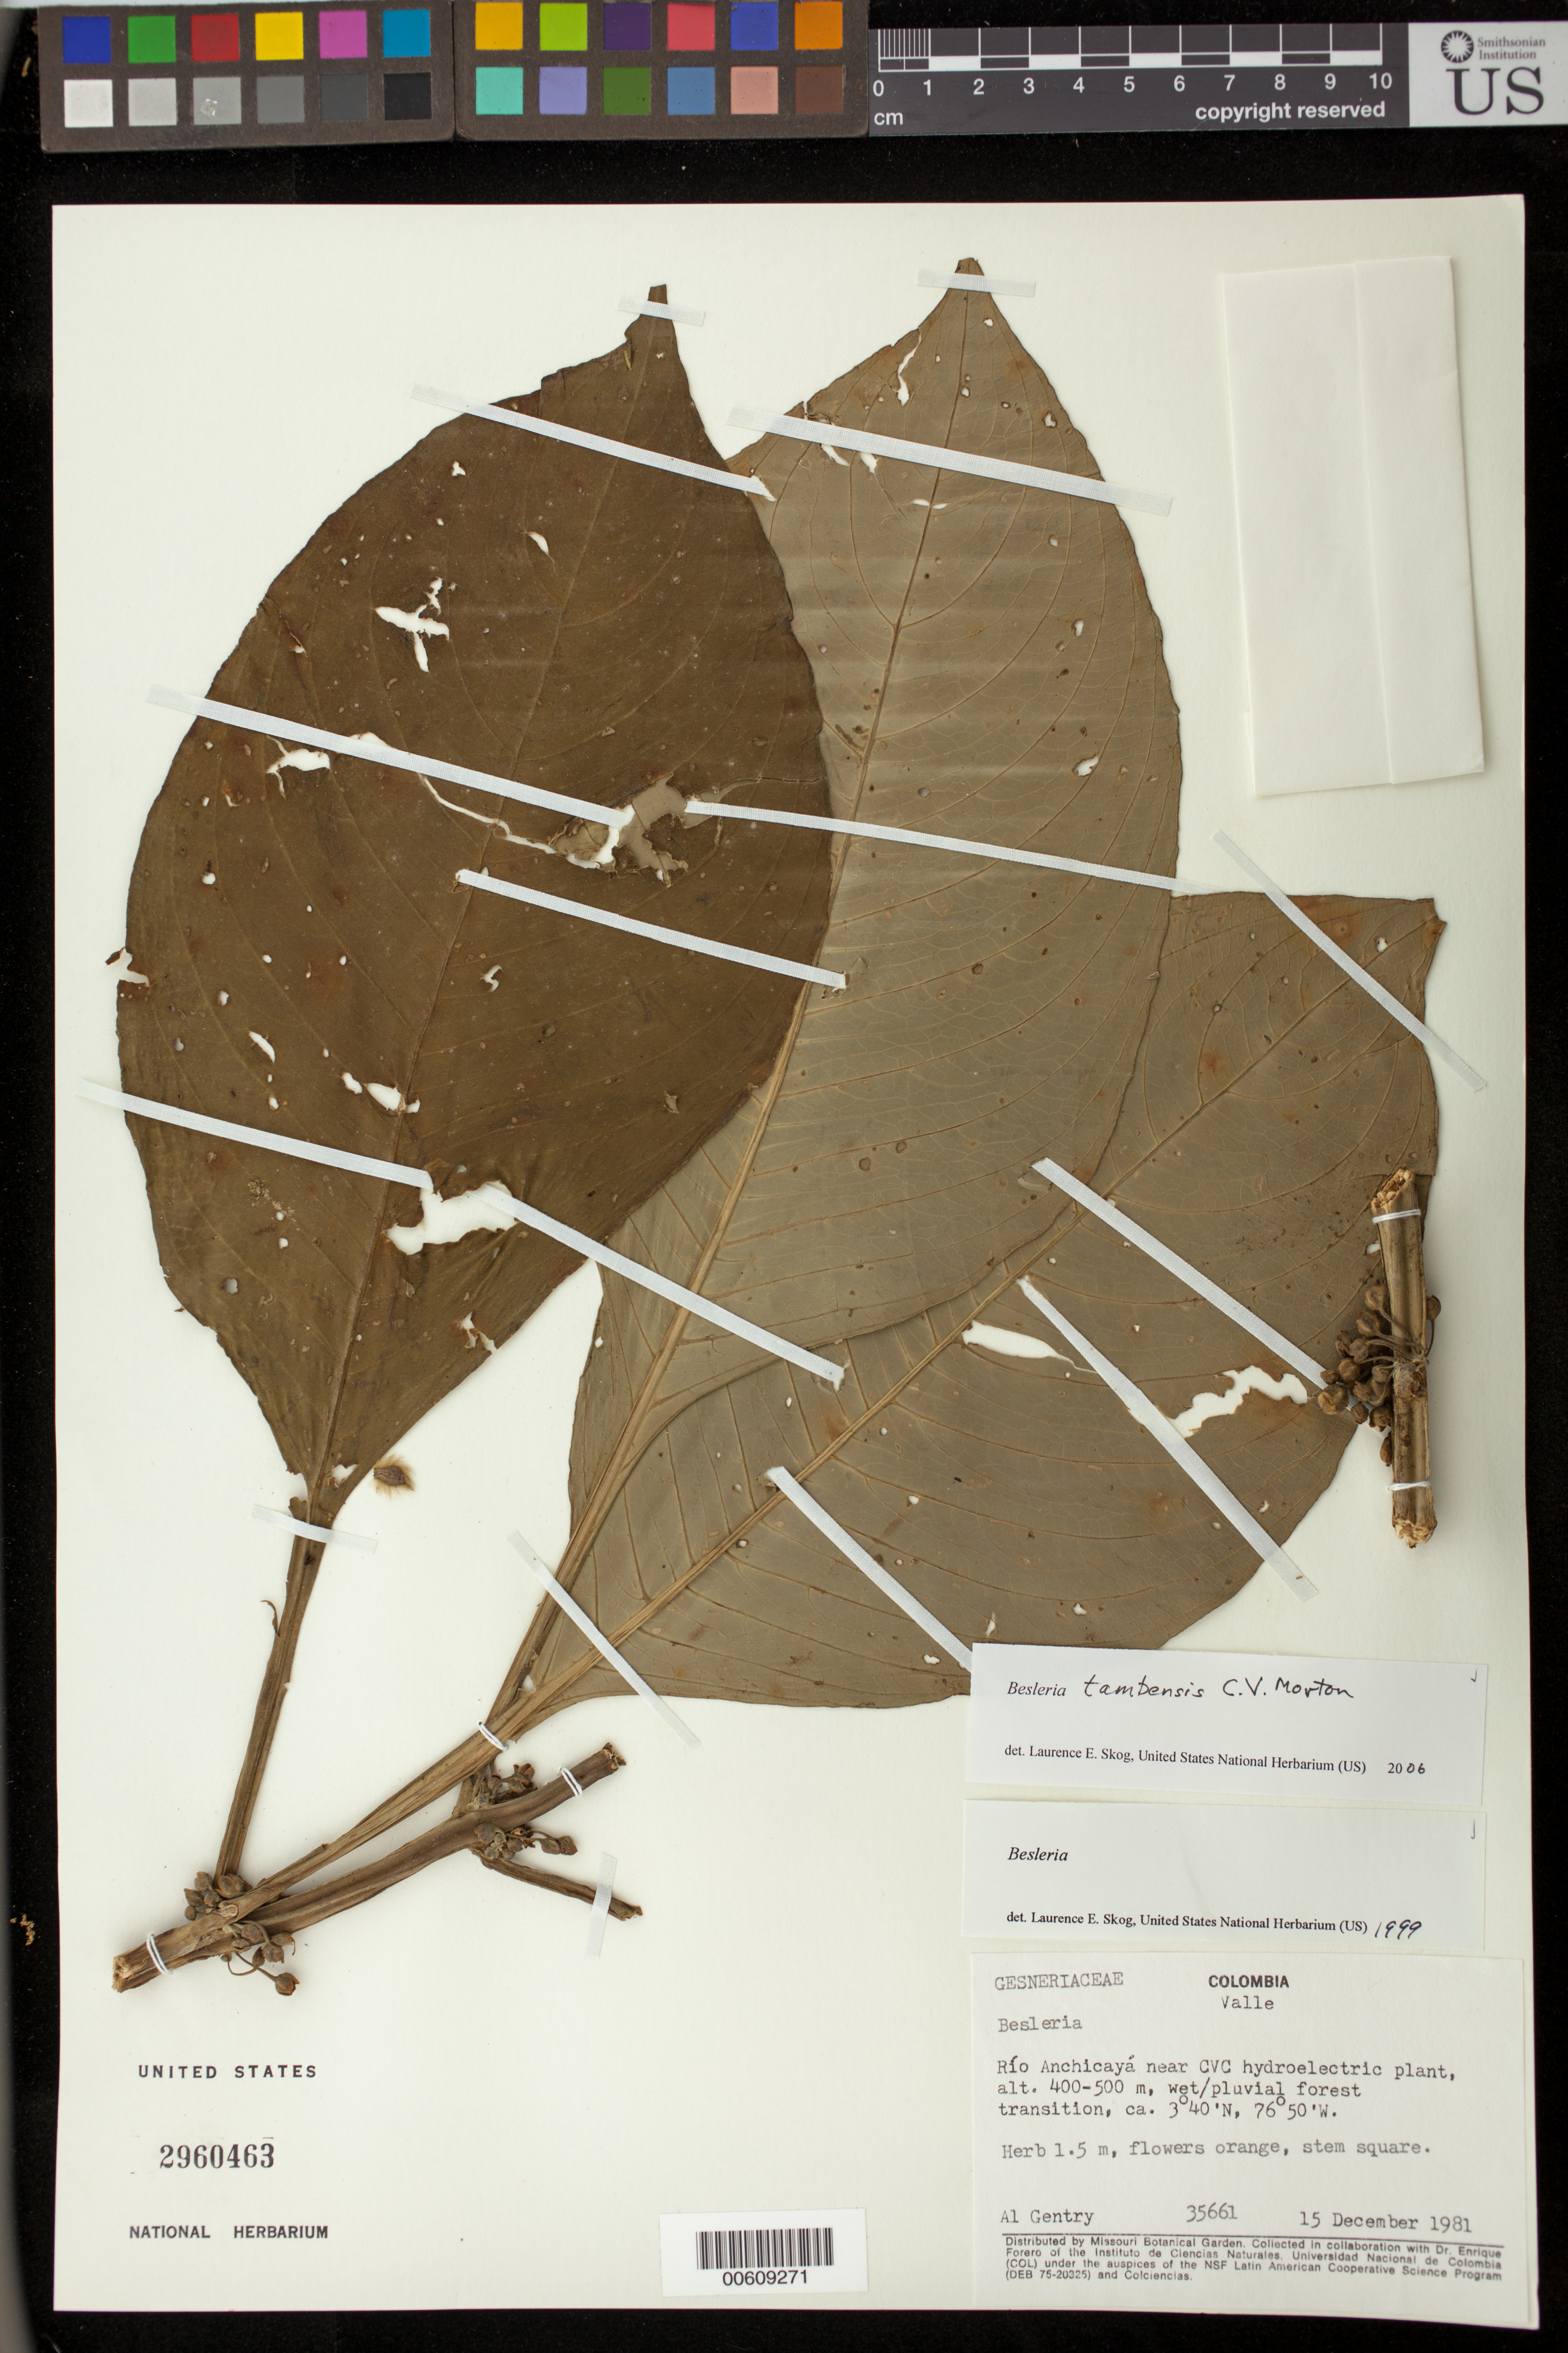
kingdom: Plantae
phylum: Tracheophyta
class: Magnoliopsida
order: Lamiales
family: Gesneriaceae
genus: Besleria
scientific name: Besleria tambensis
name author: C.V. Morton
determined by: Skog, Laurence E.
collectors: A. H. Gentry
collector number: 35661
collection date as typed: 15 Dec 1981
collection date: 1981-12-15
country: Colombia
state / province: Valle del Cauca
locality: Río Anchicayá near CVC hydroelectric plant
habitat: Wet/pluvial forest transition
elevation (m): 400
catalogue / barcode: US 2960463